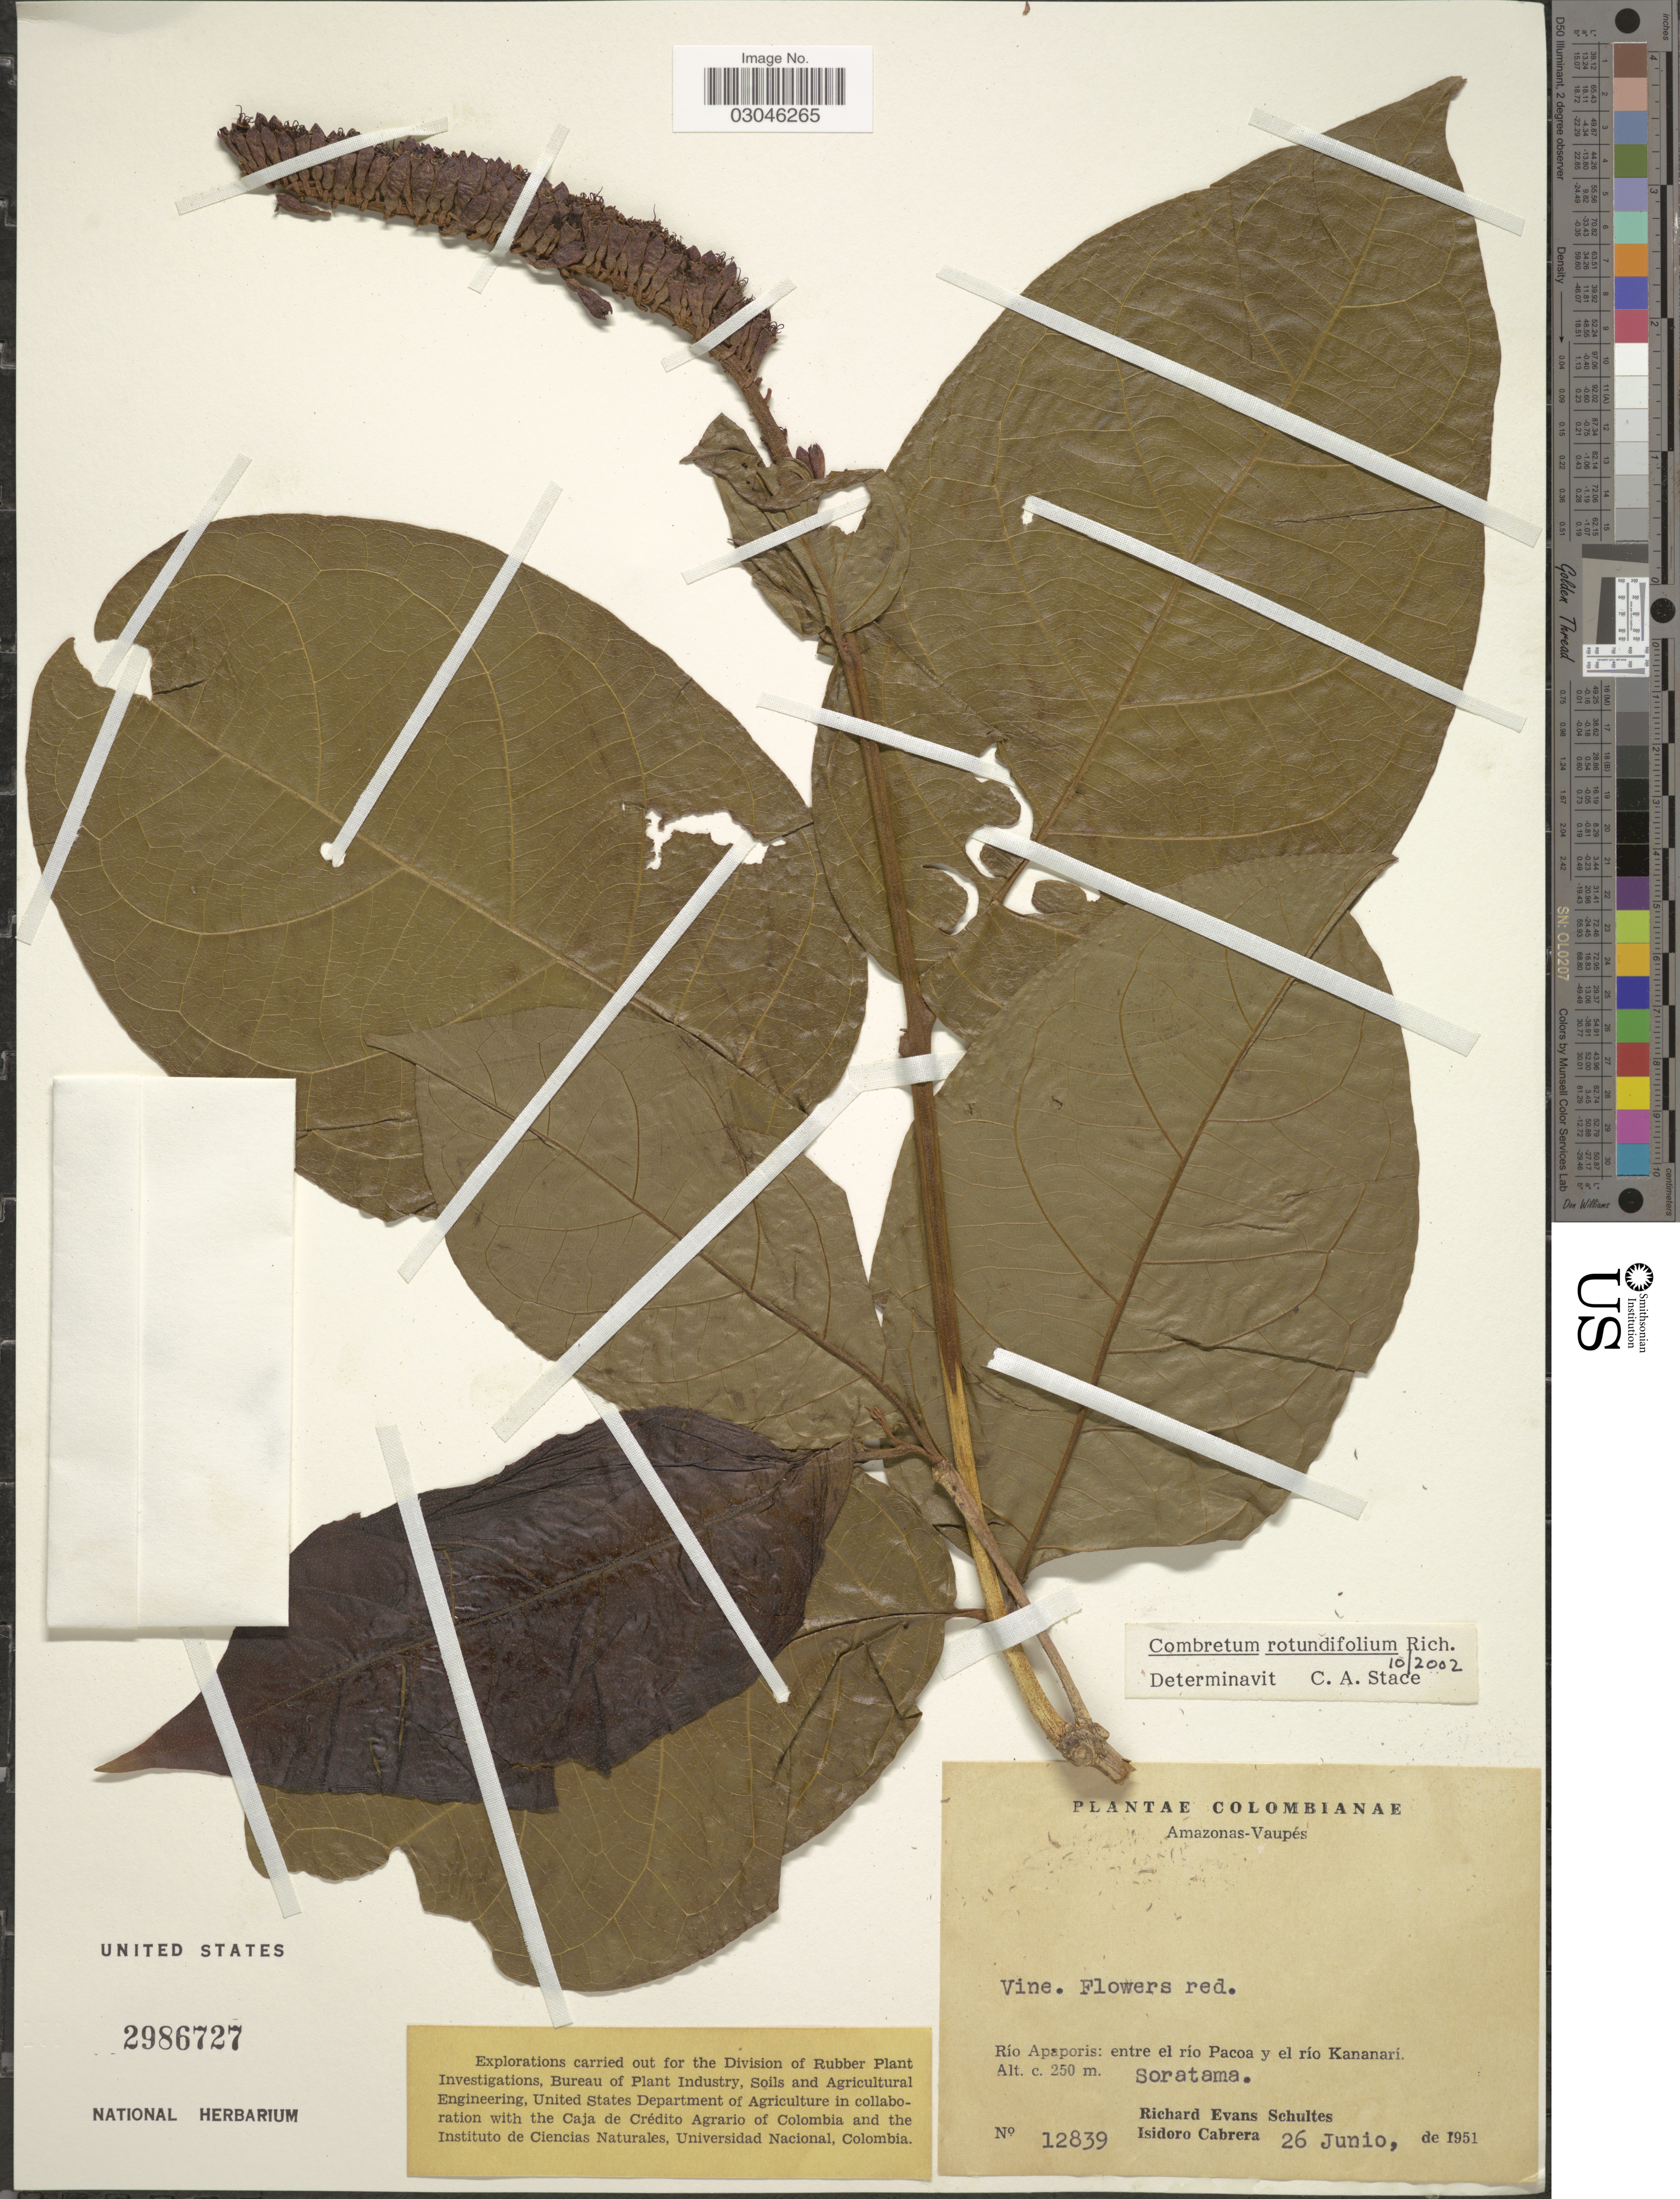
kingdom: Plantae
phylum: Tracheophyta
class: Magnoliopsida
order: Myrtales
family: Combretaceae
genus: Combretum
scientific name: Combretum rotundifolium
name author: Rich.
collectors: R. E. Schultes & I. Cabrera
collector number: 12839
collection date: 1951-06-26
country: Colombia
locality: Amazonas-Vaupés: Río Apaporis, entre el río Pacoa y el río Kananarí. Soratama.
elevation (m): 250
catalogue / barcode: US 2986727